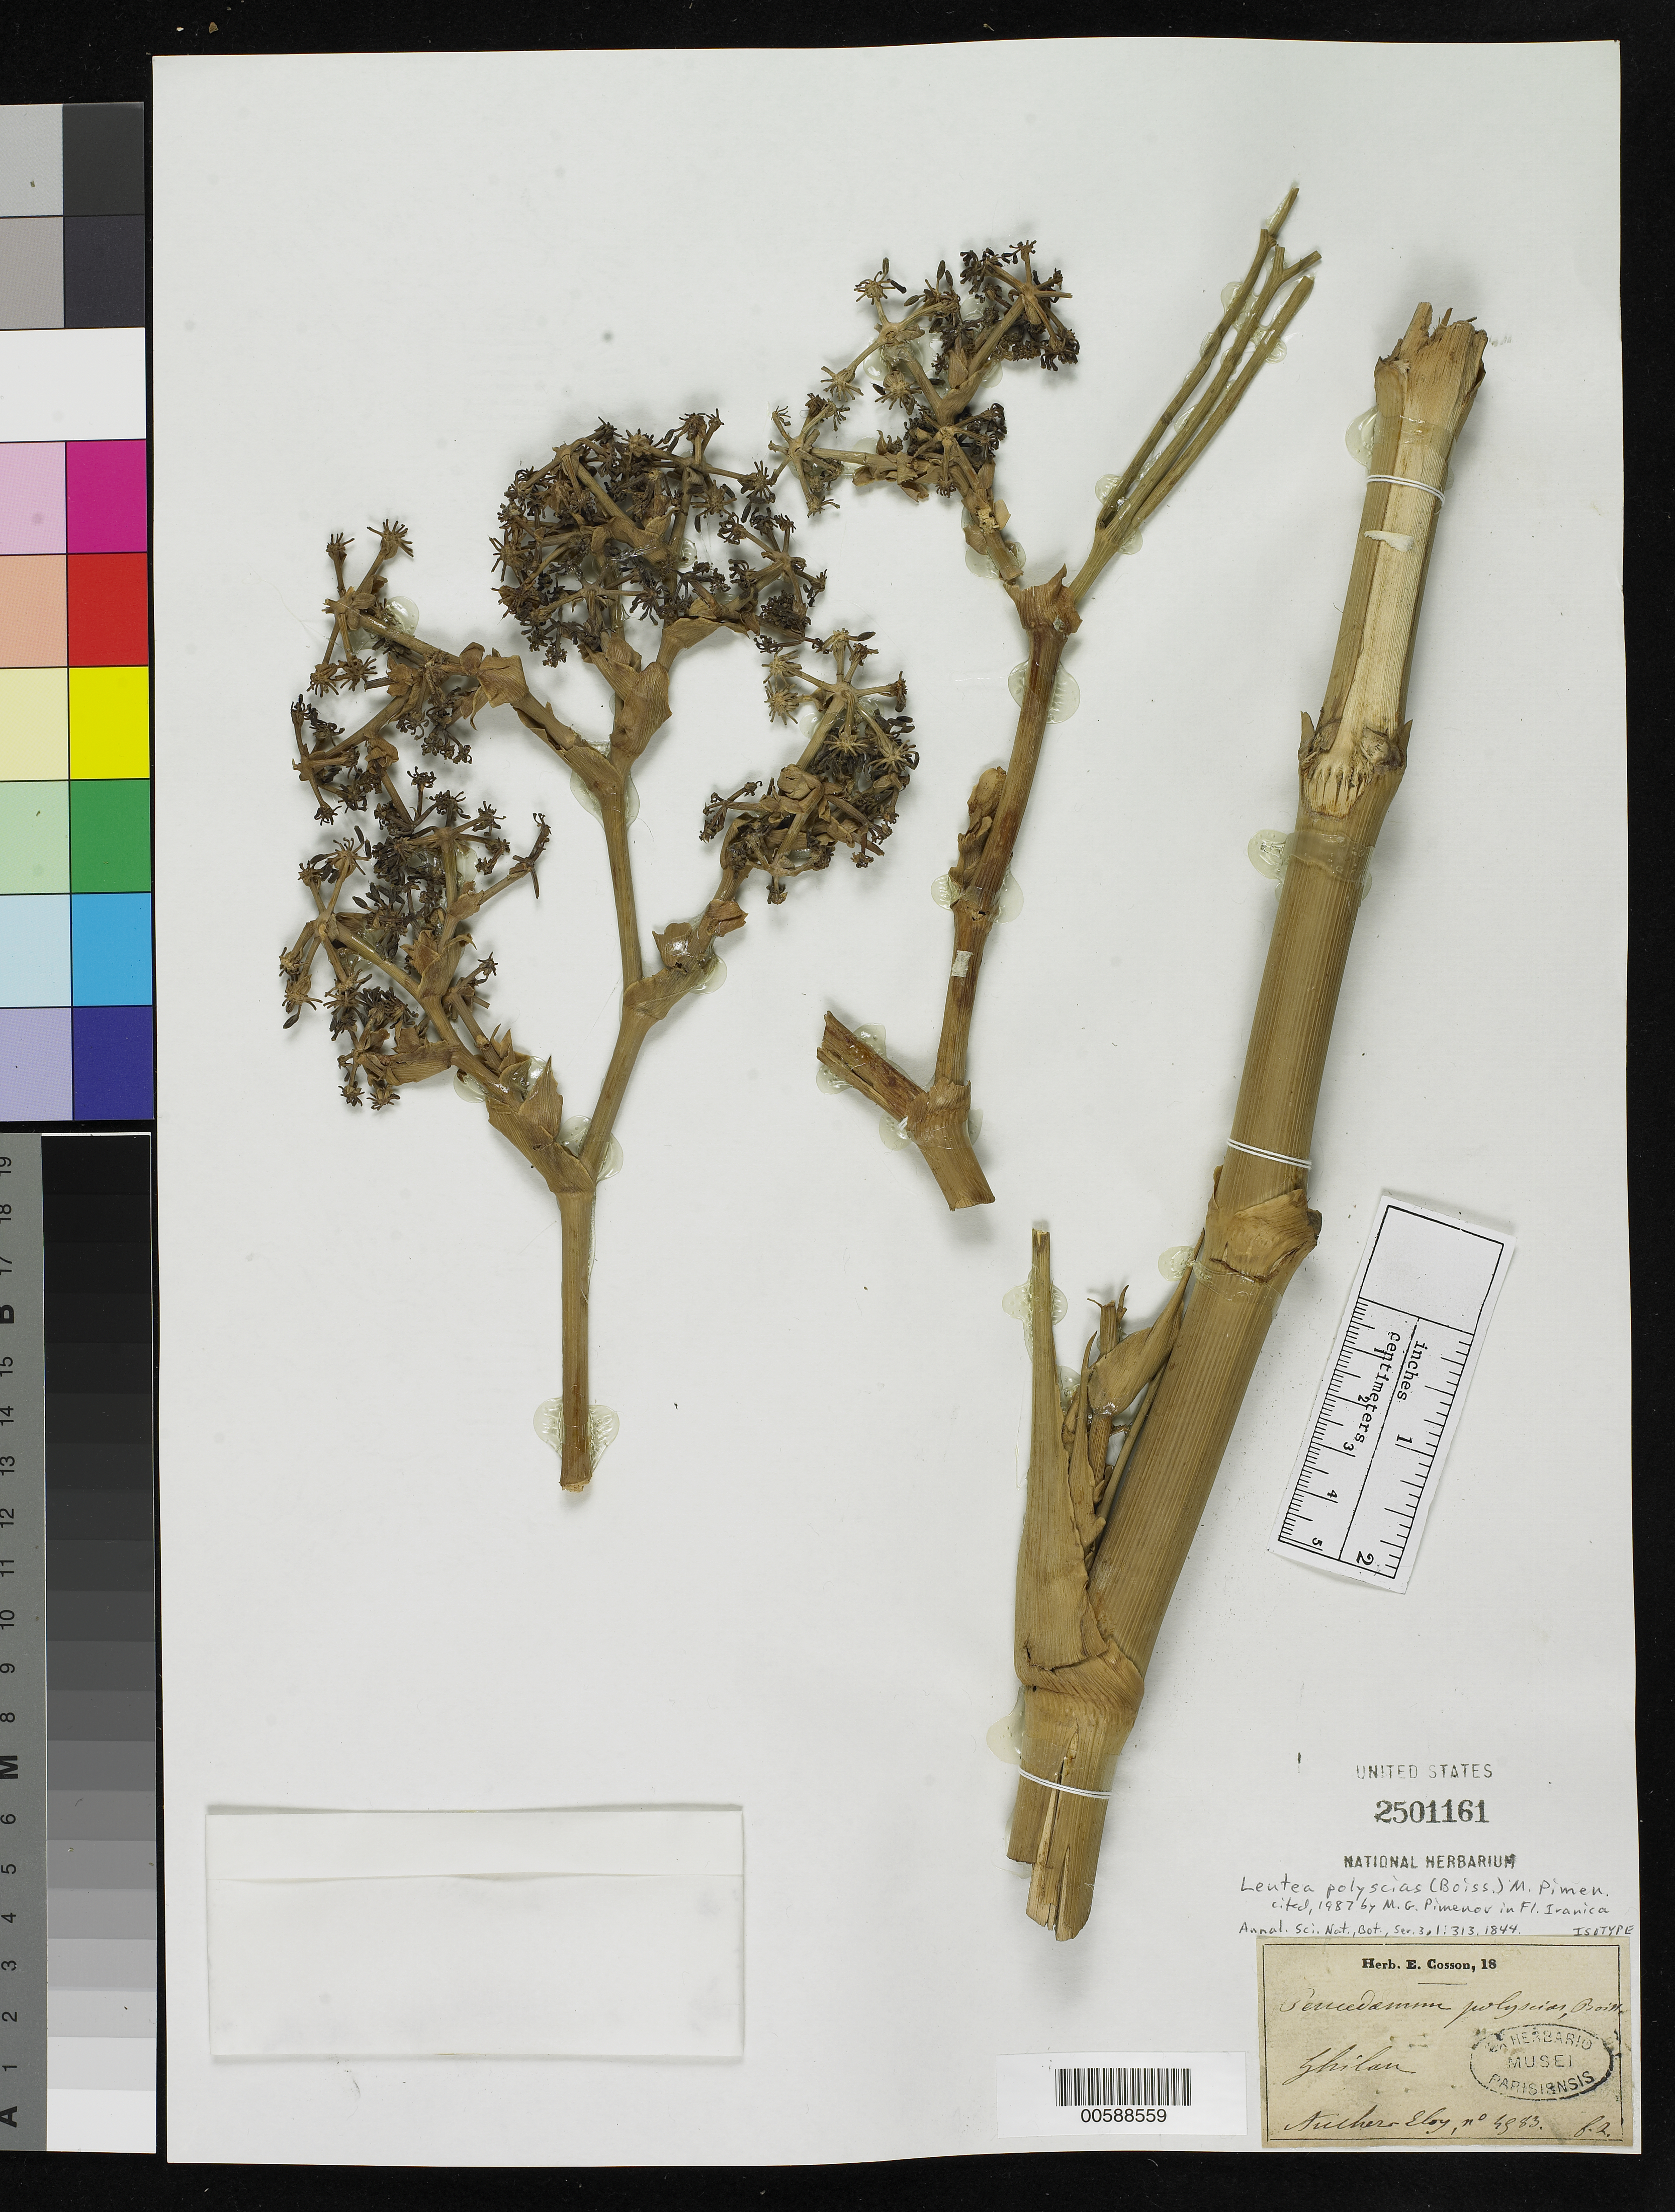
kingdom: Plantae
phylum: Tracheophyta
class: Magnoliopsida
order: Apiales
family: Apiaceae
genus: Peucedanum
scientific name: Peucedanum polyscias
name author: Boiss.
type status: Isotype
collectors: P. Aucher-Éloy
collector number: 4583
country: Iran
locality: Ghilani.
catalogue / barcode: US 2501161